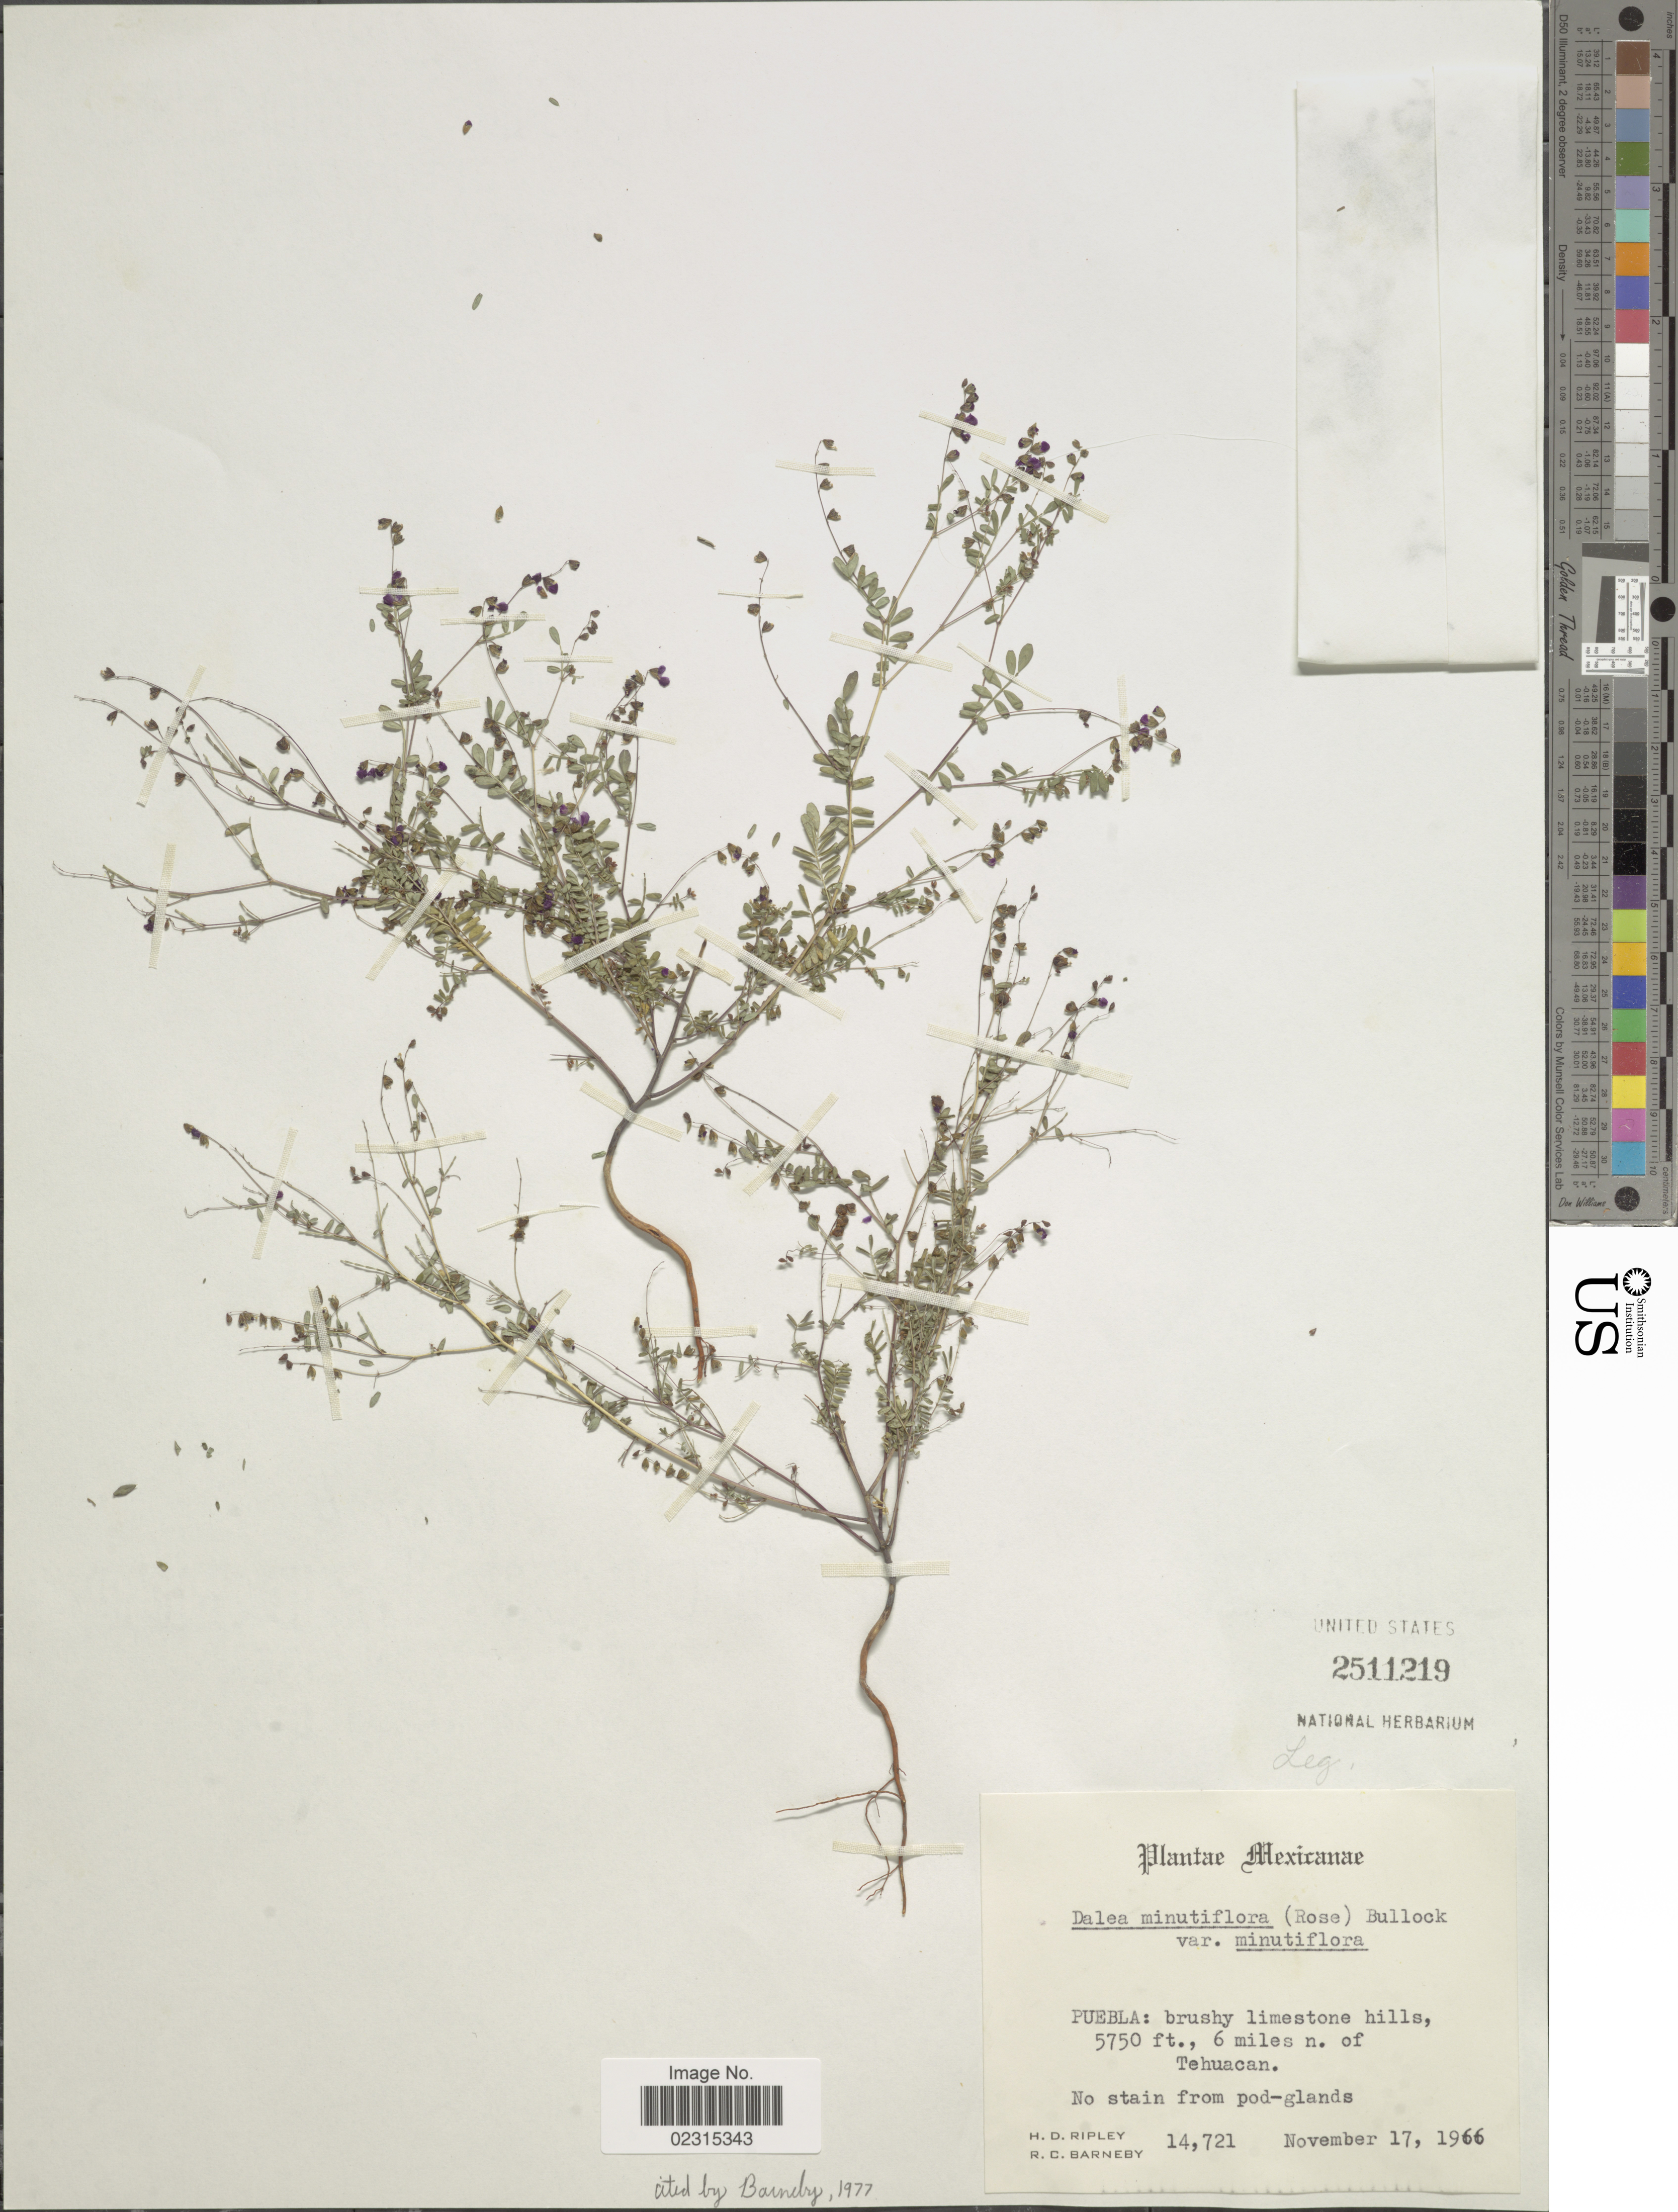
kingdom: Plantae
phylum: Tracheophyta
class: Magnoliopsida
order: Fabales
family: Fabaceae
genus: Marina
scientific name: Marina minutiflora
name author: (Rose) Barneby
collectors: H. Ripley & R. C. Barneby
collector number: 14721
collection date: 1966-11-17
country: Mexico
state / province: Puebla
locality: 6 miles n. of Tehuacan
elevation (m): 1753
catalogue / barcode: US 2511219